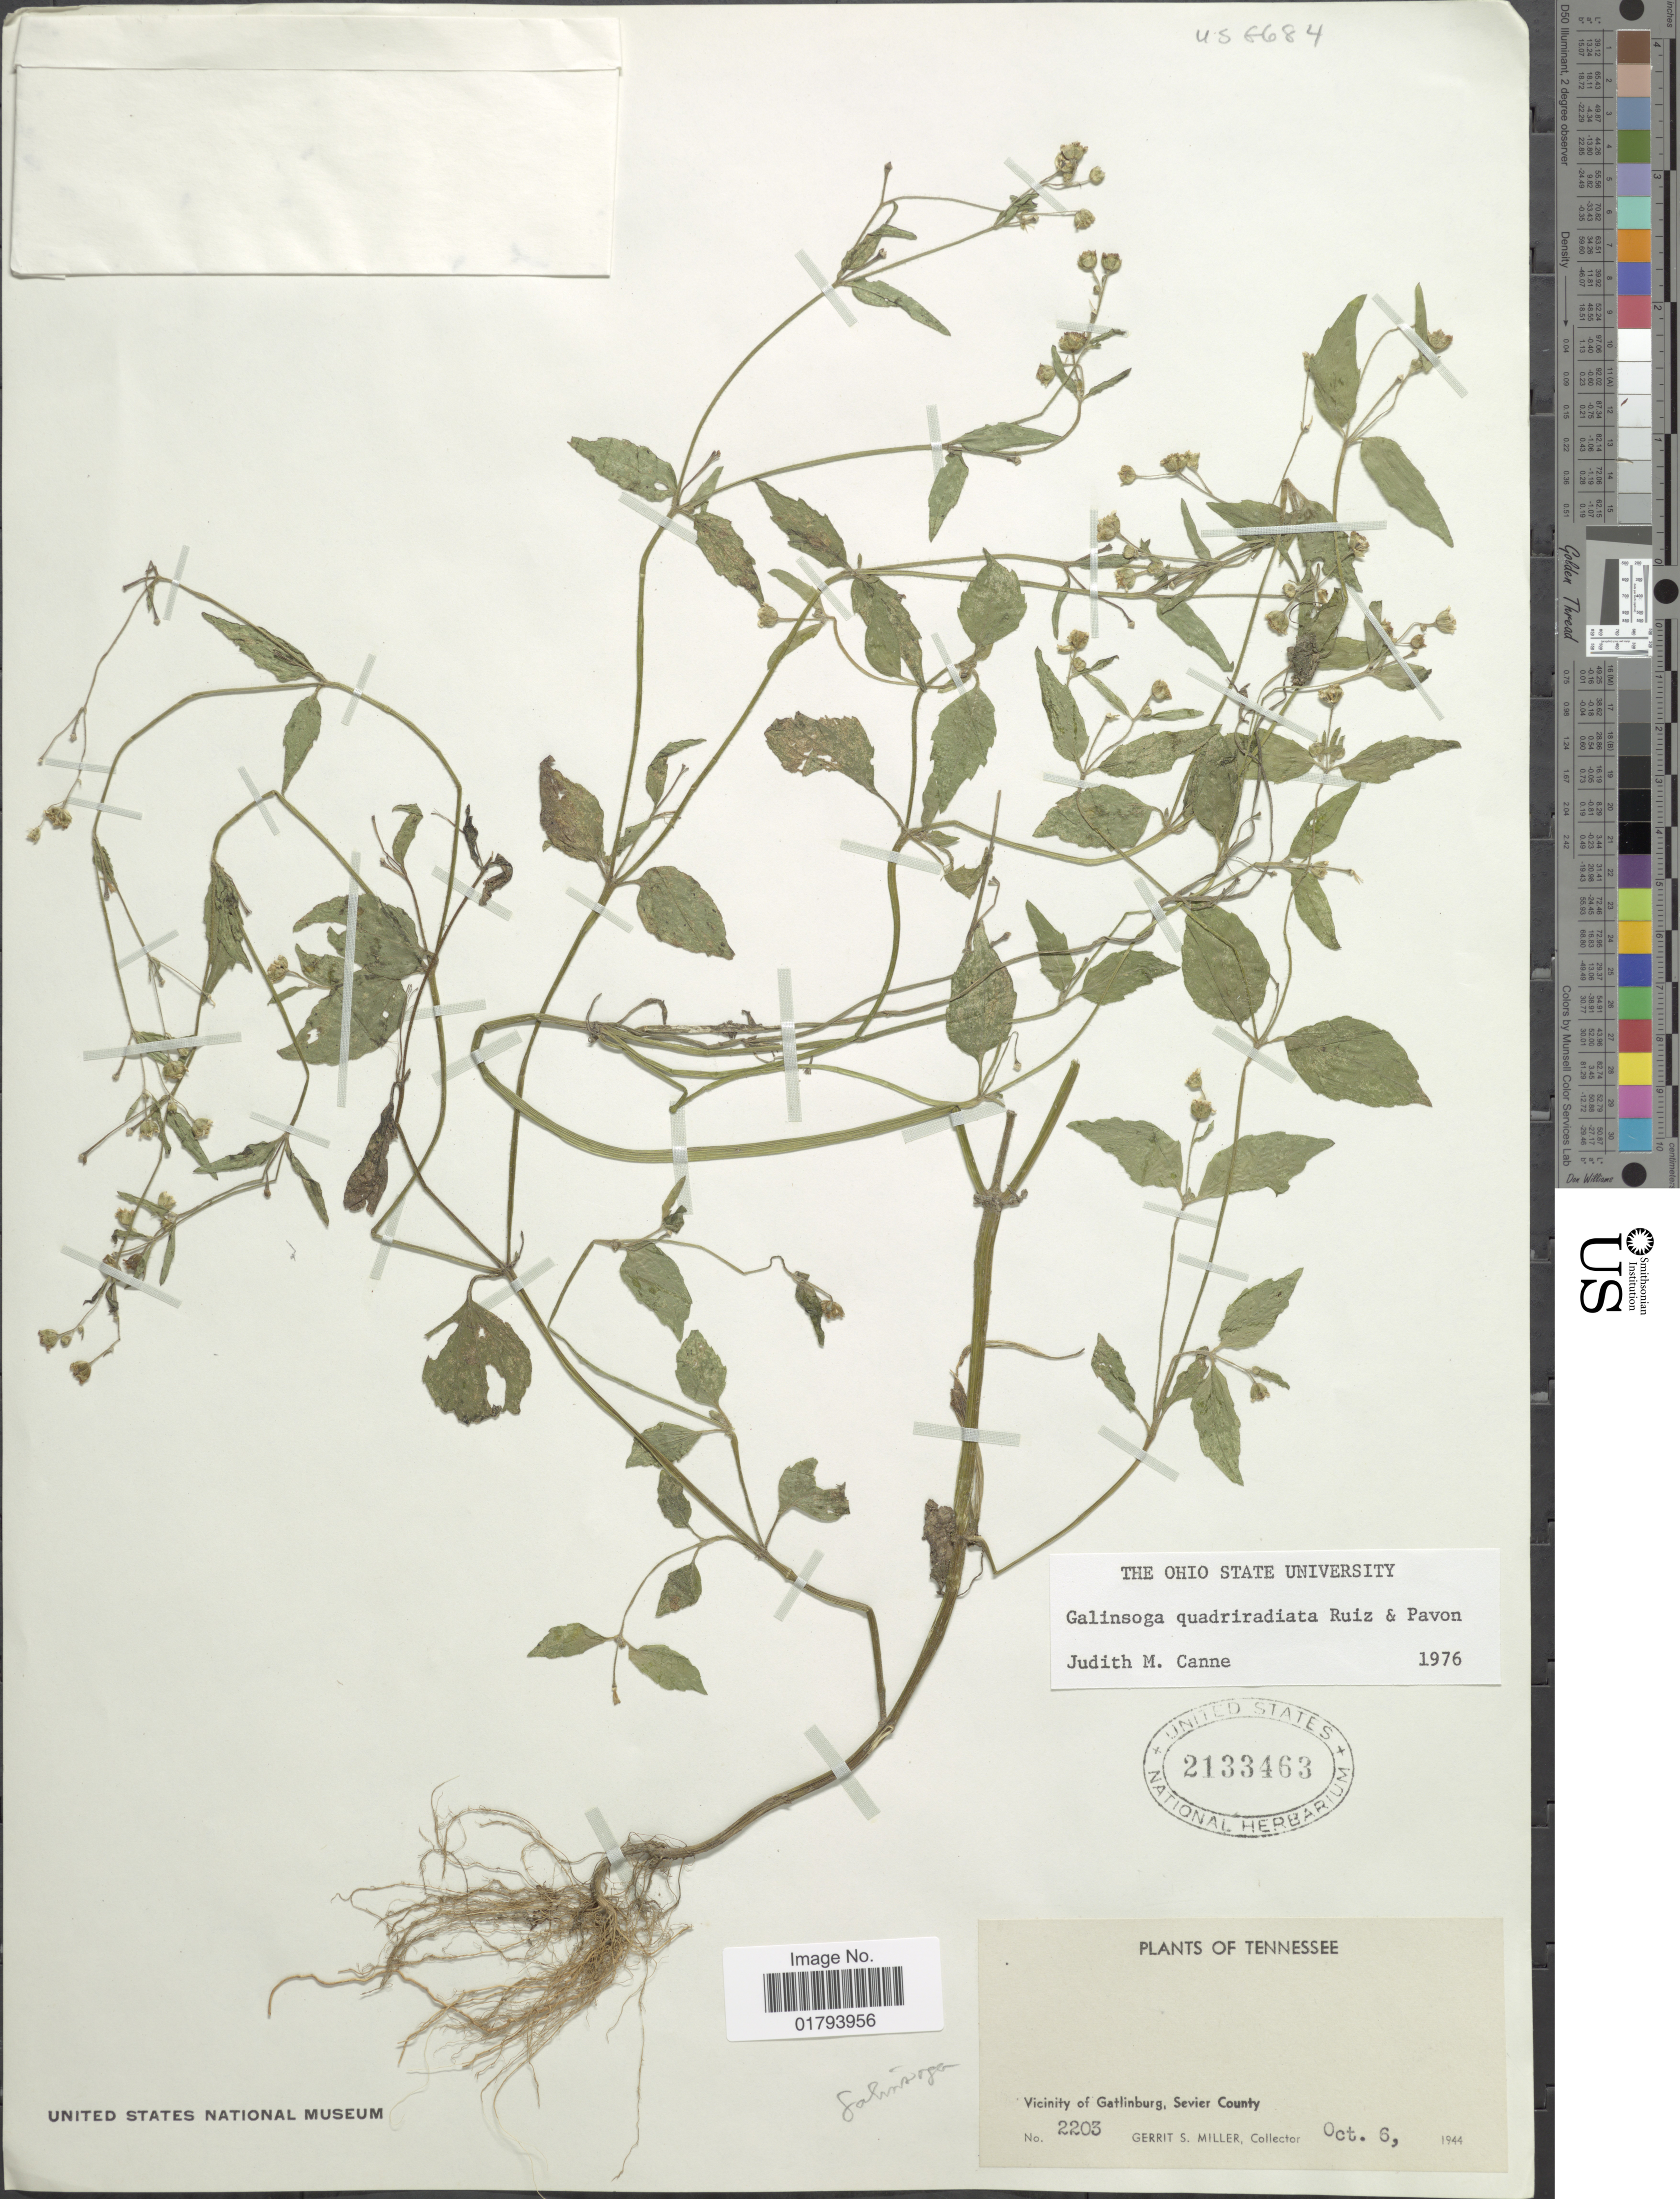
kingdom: Plantae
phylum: Tracheophyta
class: Magnoliopsida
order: Asterales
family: Asteraceae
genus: Galinsoga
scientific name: Galinsoga quadriradiata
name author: Ruiz & Pav.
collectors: G. S. Miller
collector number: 2203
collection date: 1944-10-06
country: United States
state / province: Tennessee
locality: Vicinity of Gatlinburg, Sevier County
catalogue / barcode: US 2133463